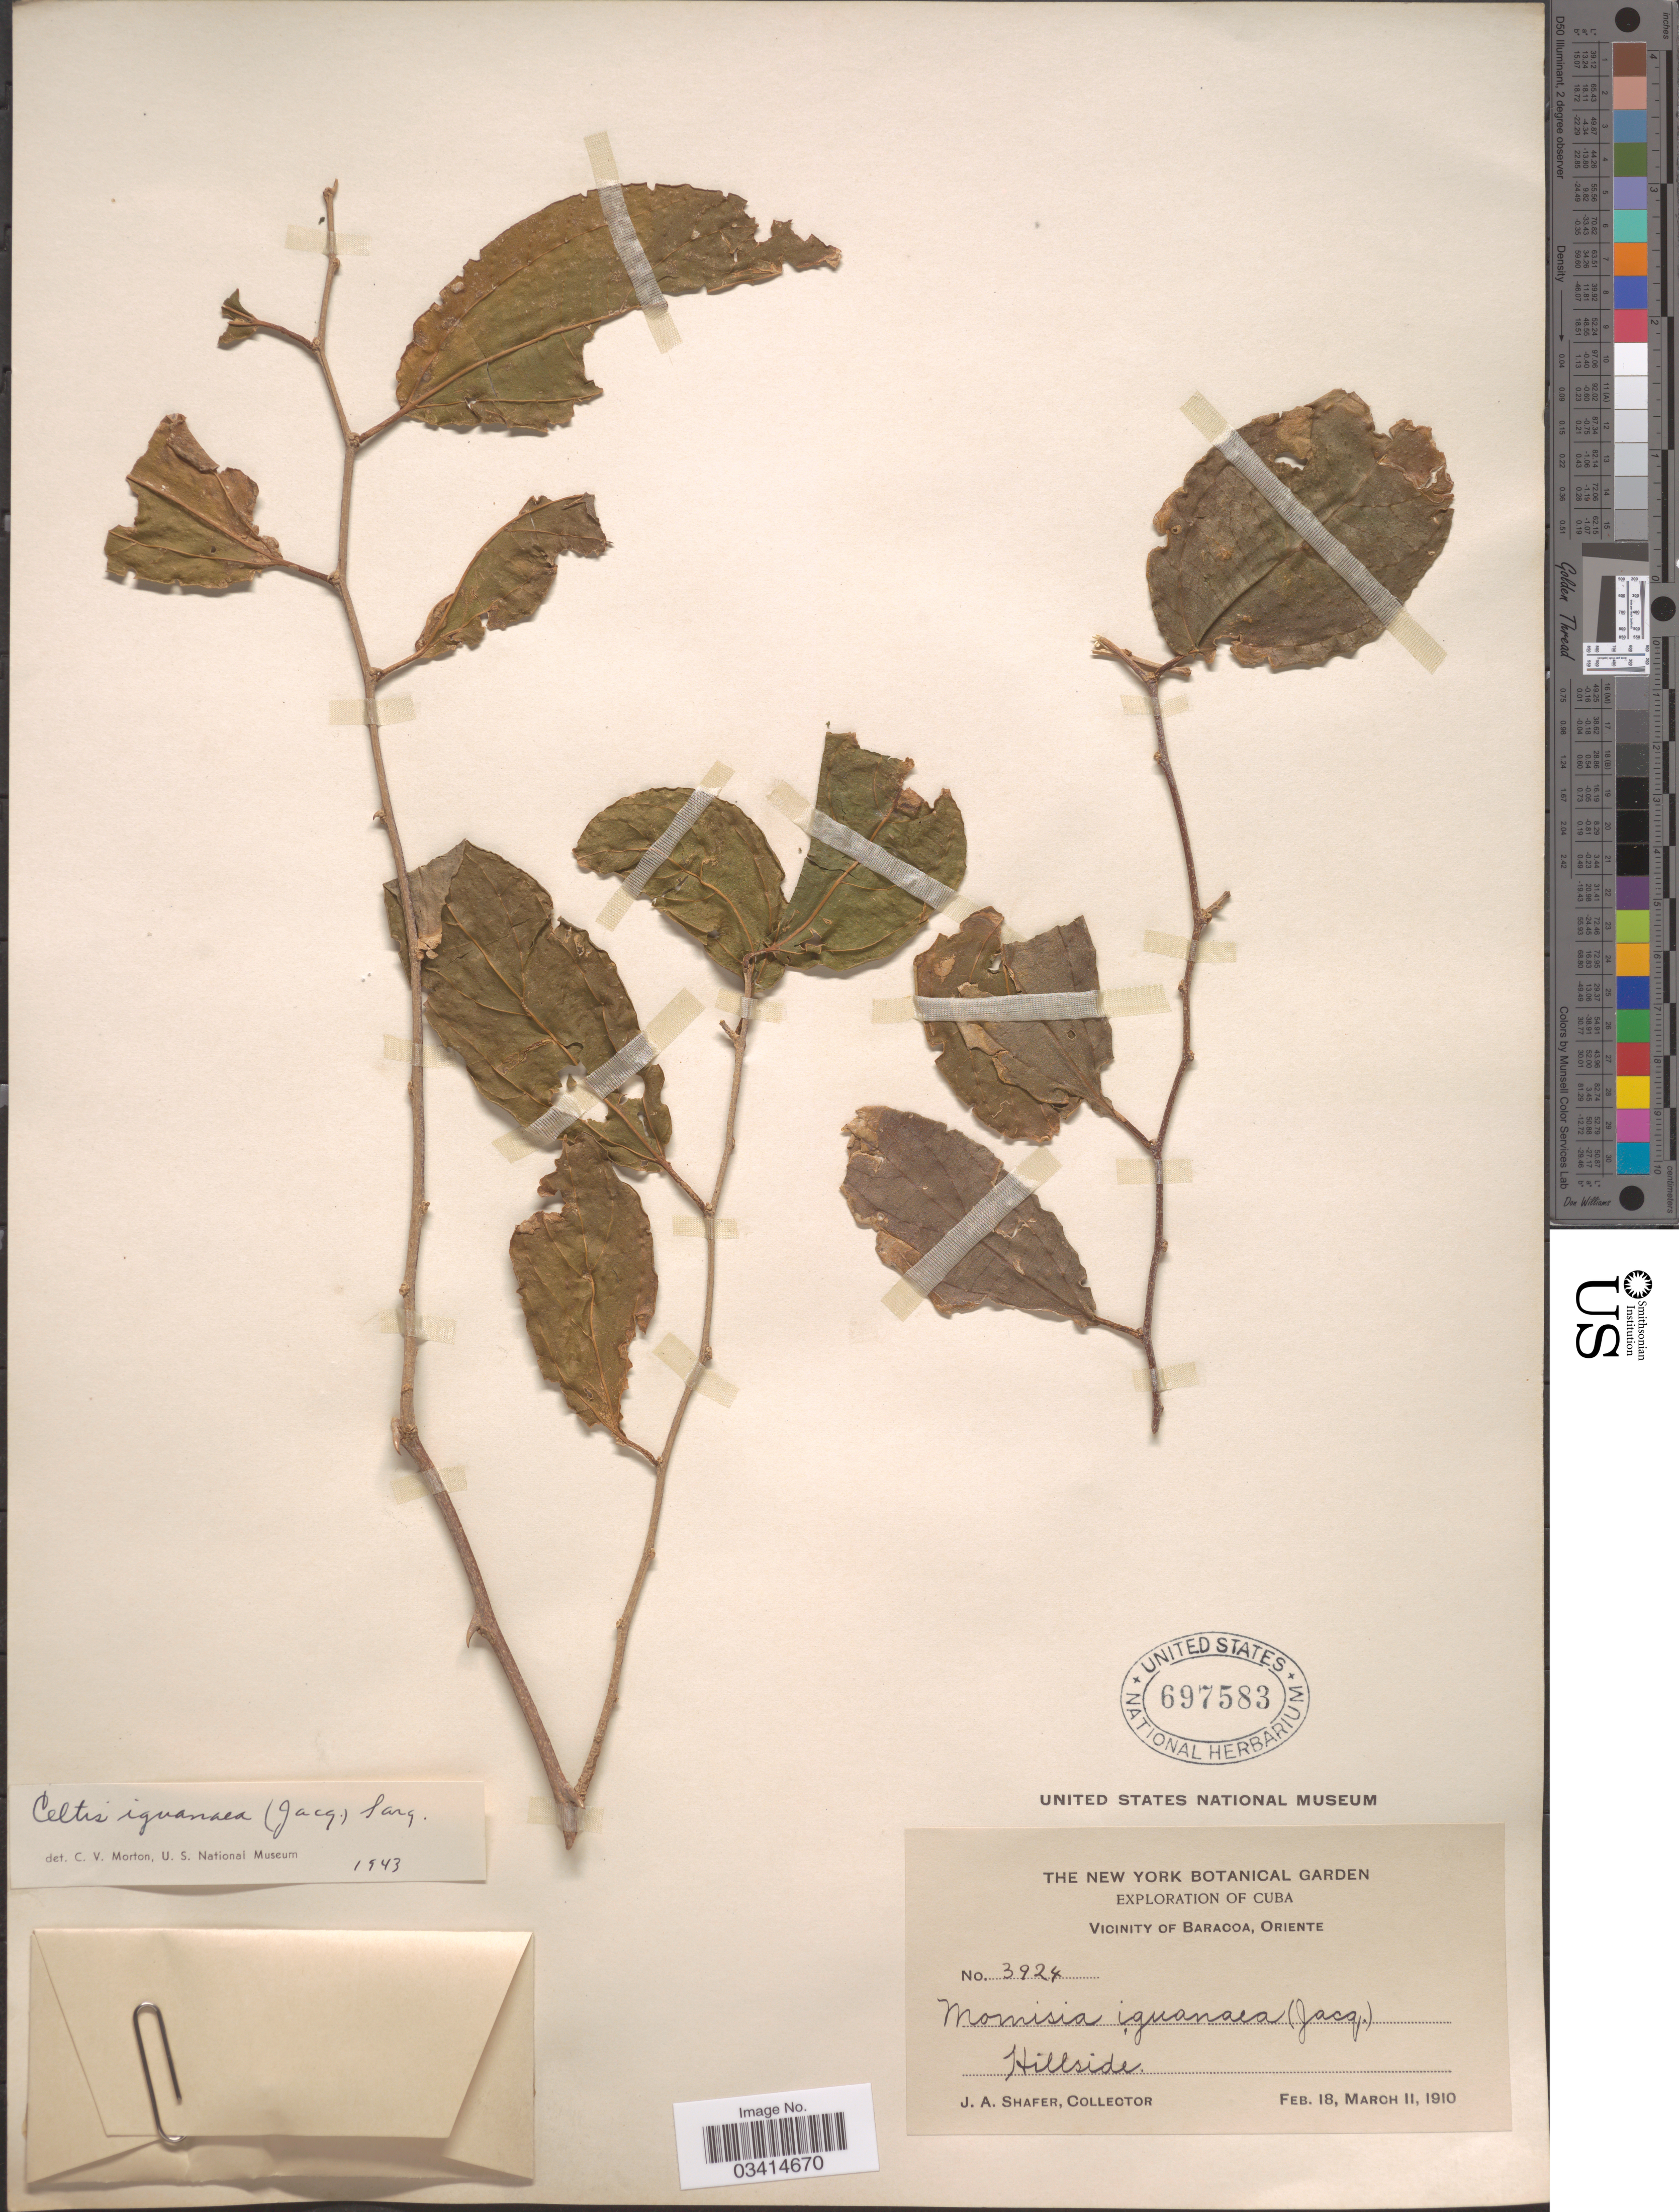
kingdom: Plantae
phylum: Tracheophyta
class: Magnoliopsida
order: Rosales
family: Cannabaceae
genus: Celtis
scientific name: Celtis iguanaea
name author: (Jacq.) Sarg.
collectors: J. A. Shafer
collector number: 3924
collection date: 1910-02-18/1910-03-11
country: Cuba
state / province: Oriente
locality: Vicinity of Baracao. Hillside.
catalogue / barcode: US 697583